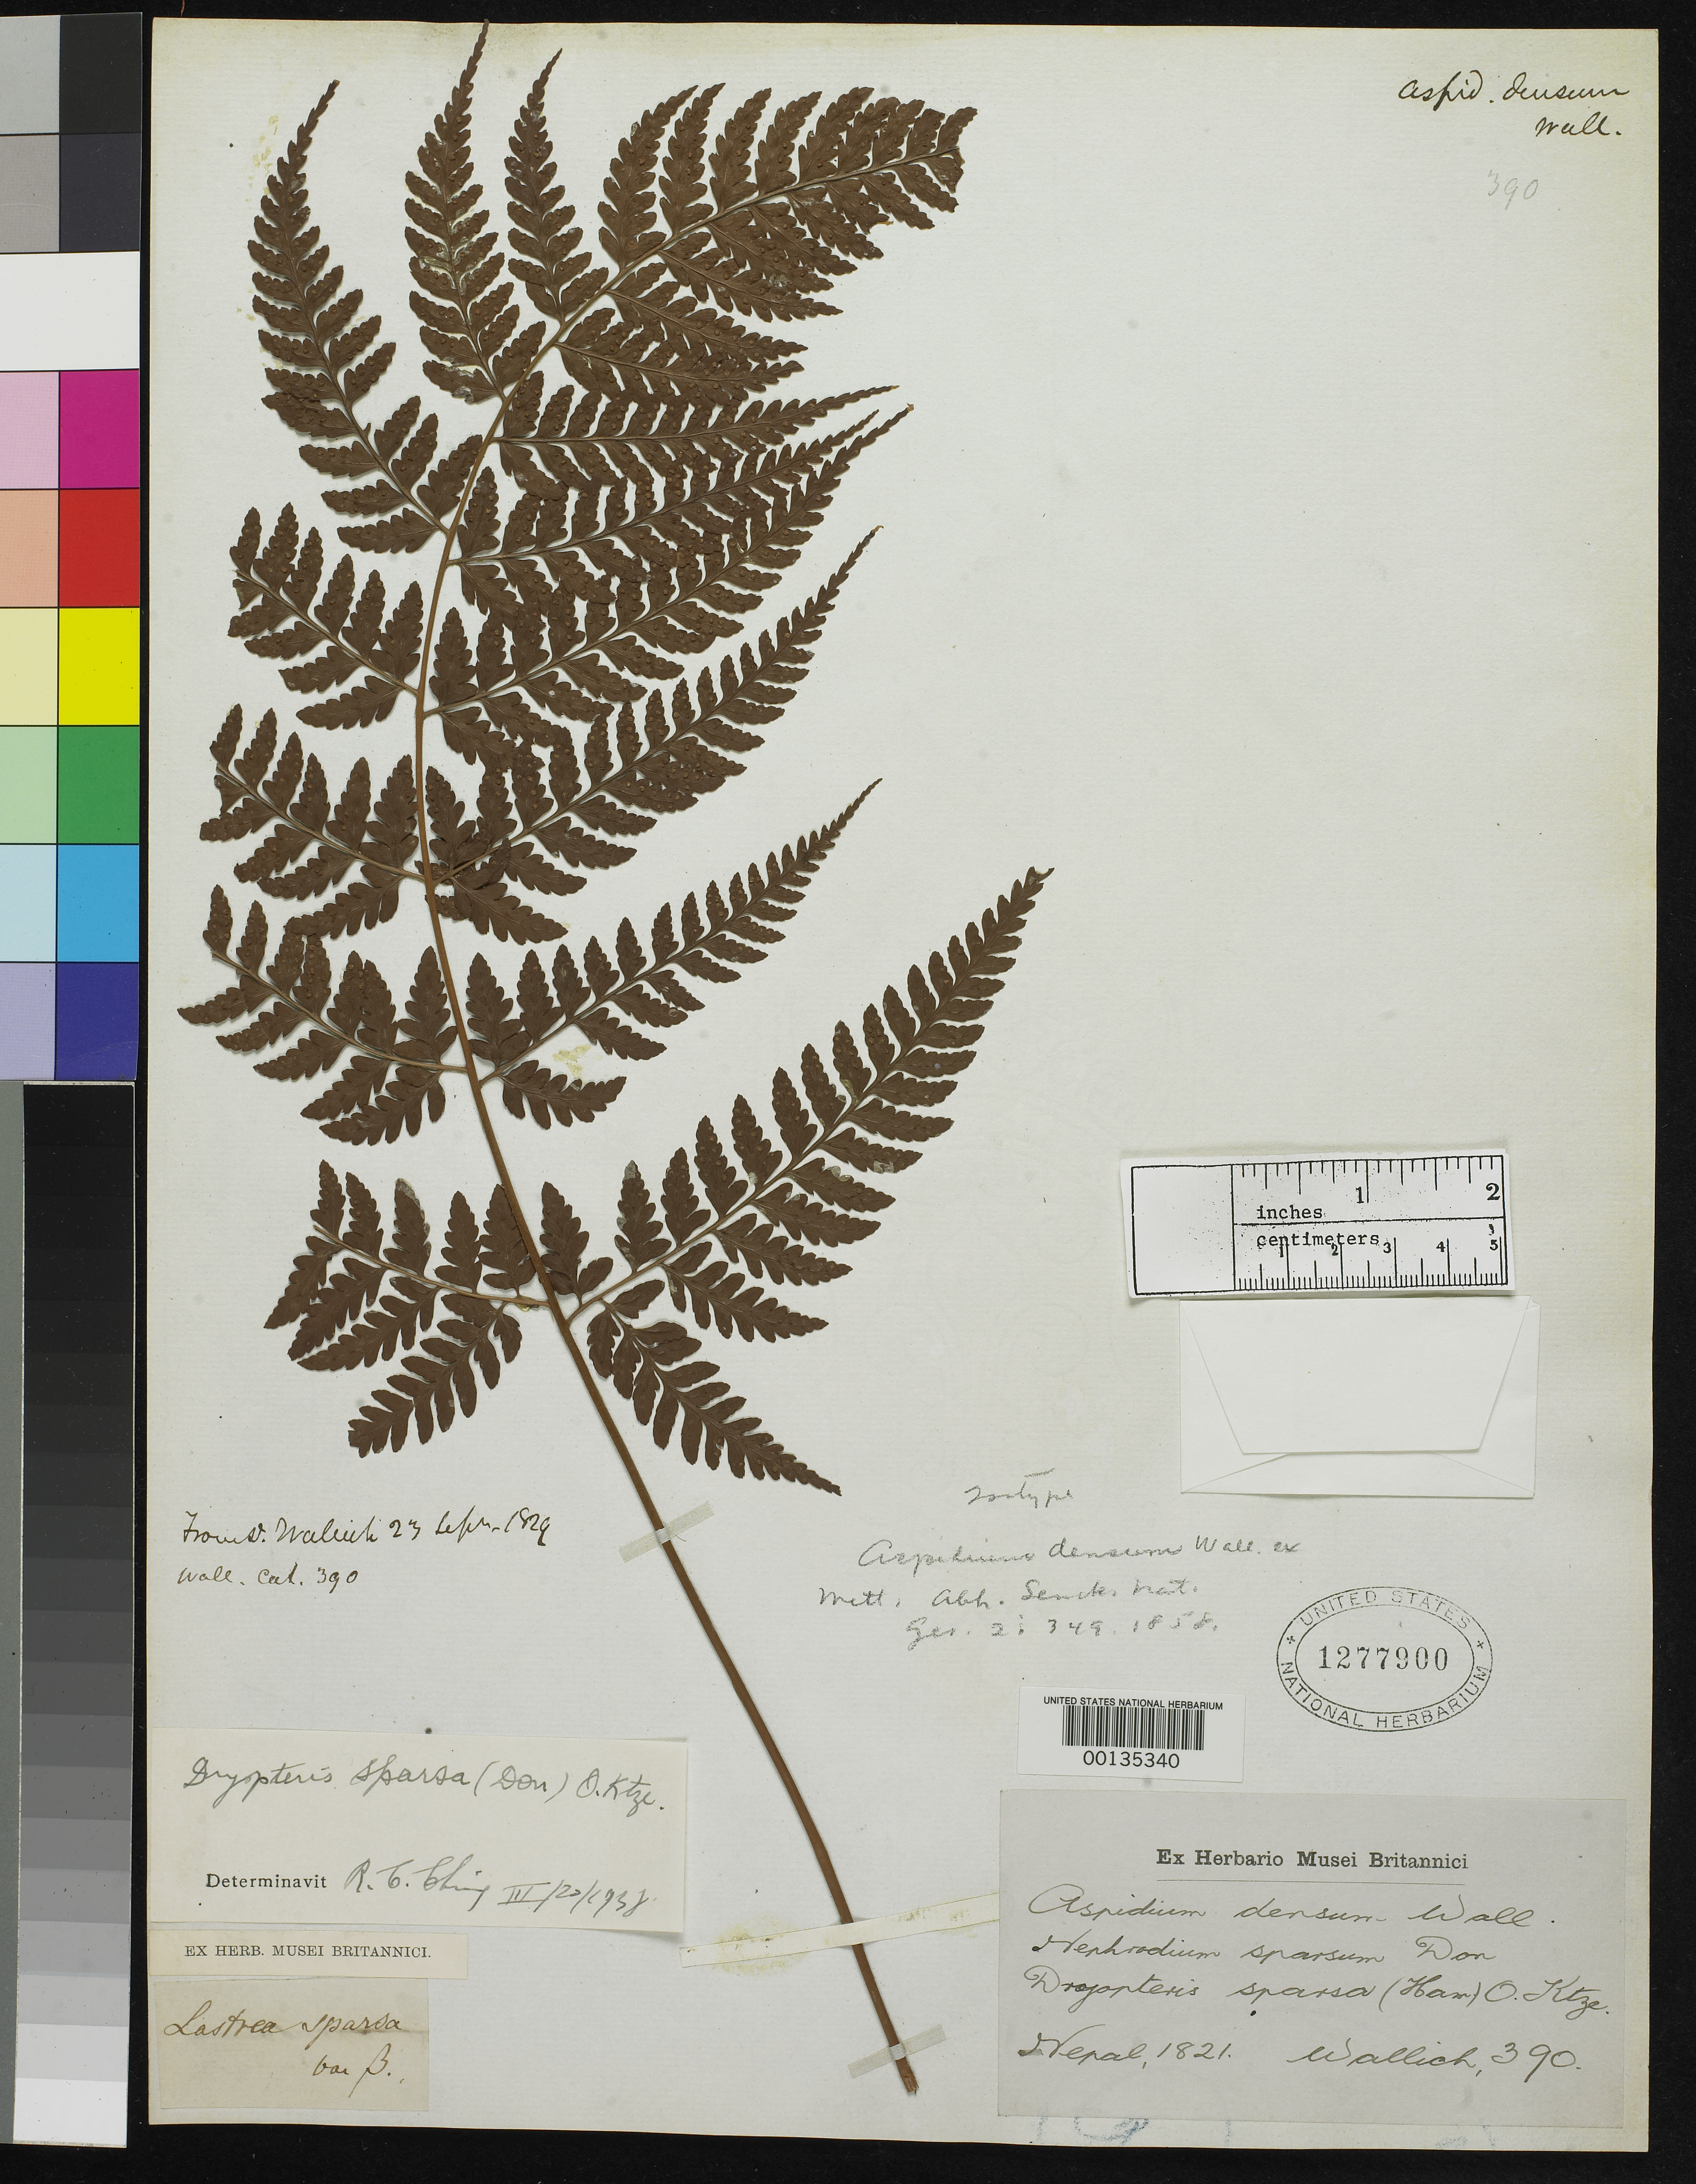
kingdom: Plantae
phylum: Tracheophyta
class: Polypodiopsida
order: Polypodiales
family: Tectariaceae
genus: Aspidium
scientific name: Aspidium densum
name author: Wall. ex Mett.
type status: Type Collection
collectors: N. Wallich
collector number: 390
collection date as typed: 1821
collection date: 1821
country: Nepal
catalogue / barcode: US 1277900